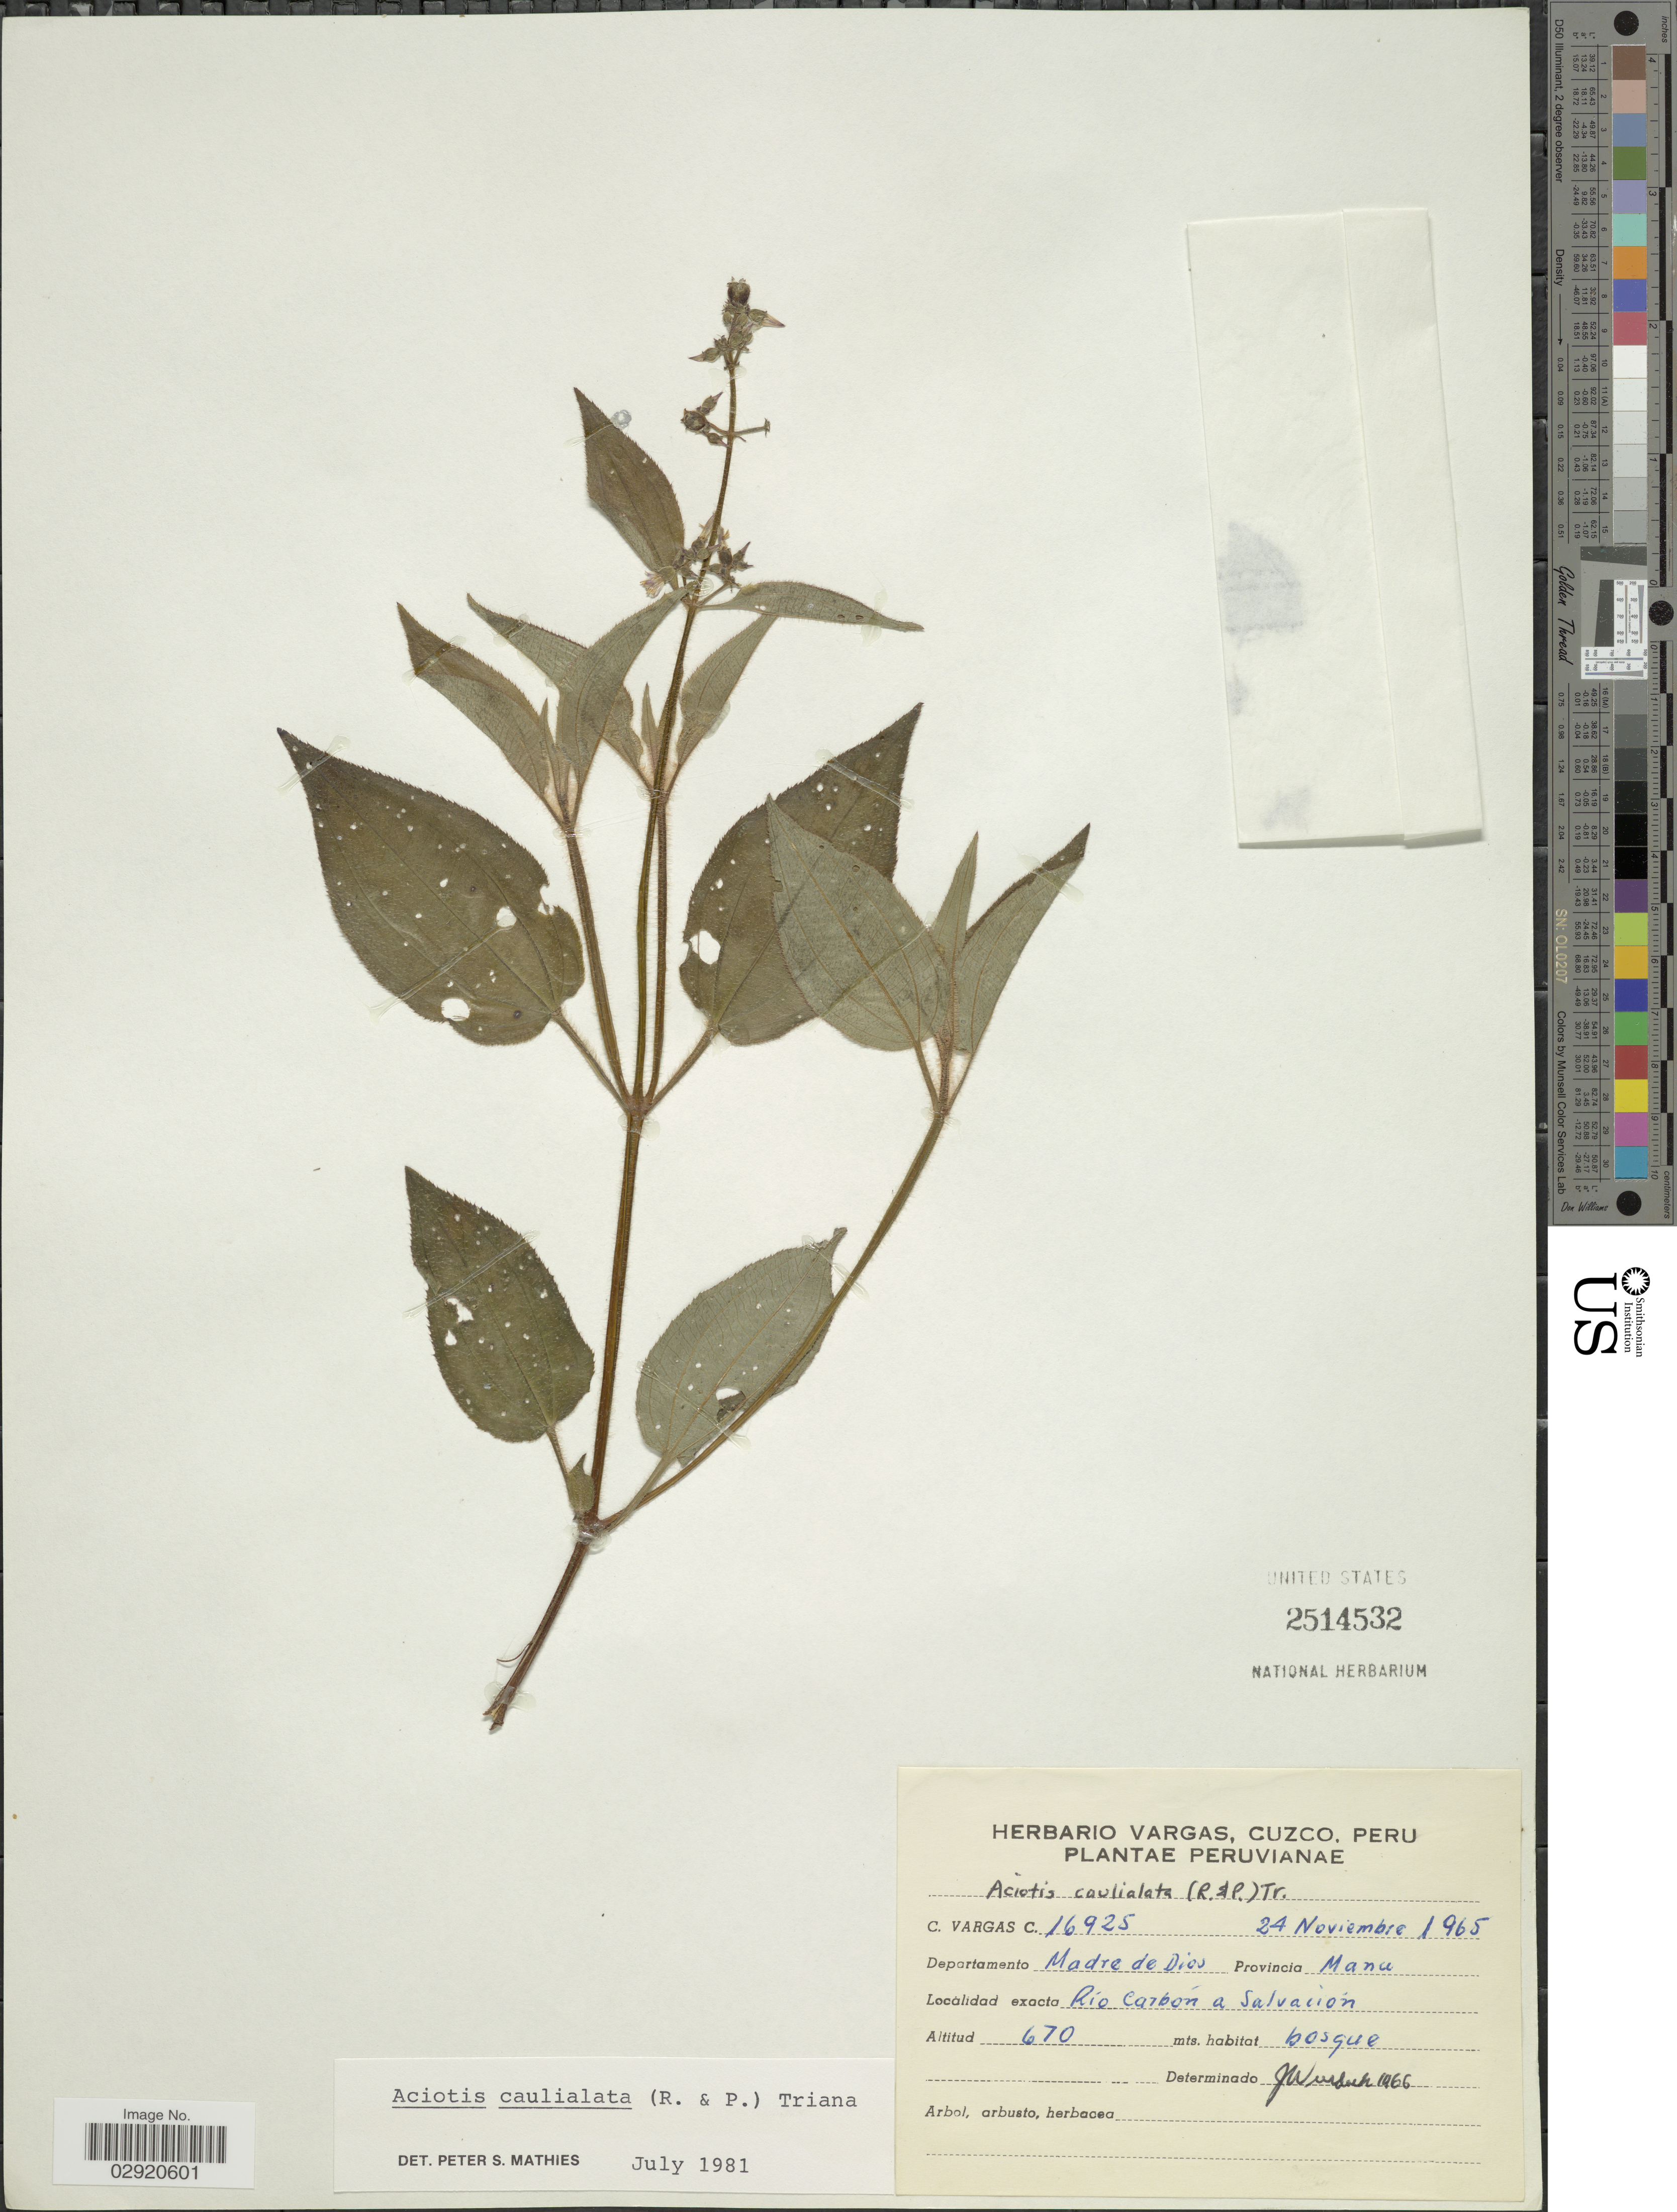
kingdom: Plantae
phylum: Tracheophyta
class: Magnoliopsida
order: Myrtales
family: Melastomataceae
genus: Aciotis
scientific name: Aciotis rubricaulis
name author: (Mart. ex DC.) Triana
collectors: C. Vargas Calderón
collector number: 16925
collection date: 1965-11-24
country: Peru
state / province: Madre de Dios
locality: Departamento Madre de Dios. Provincia Manu. Río Carbón a Salvación.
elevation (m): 670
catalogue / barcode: US 2514532